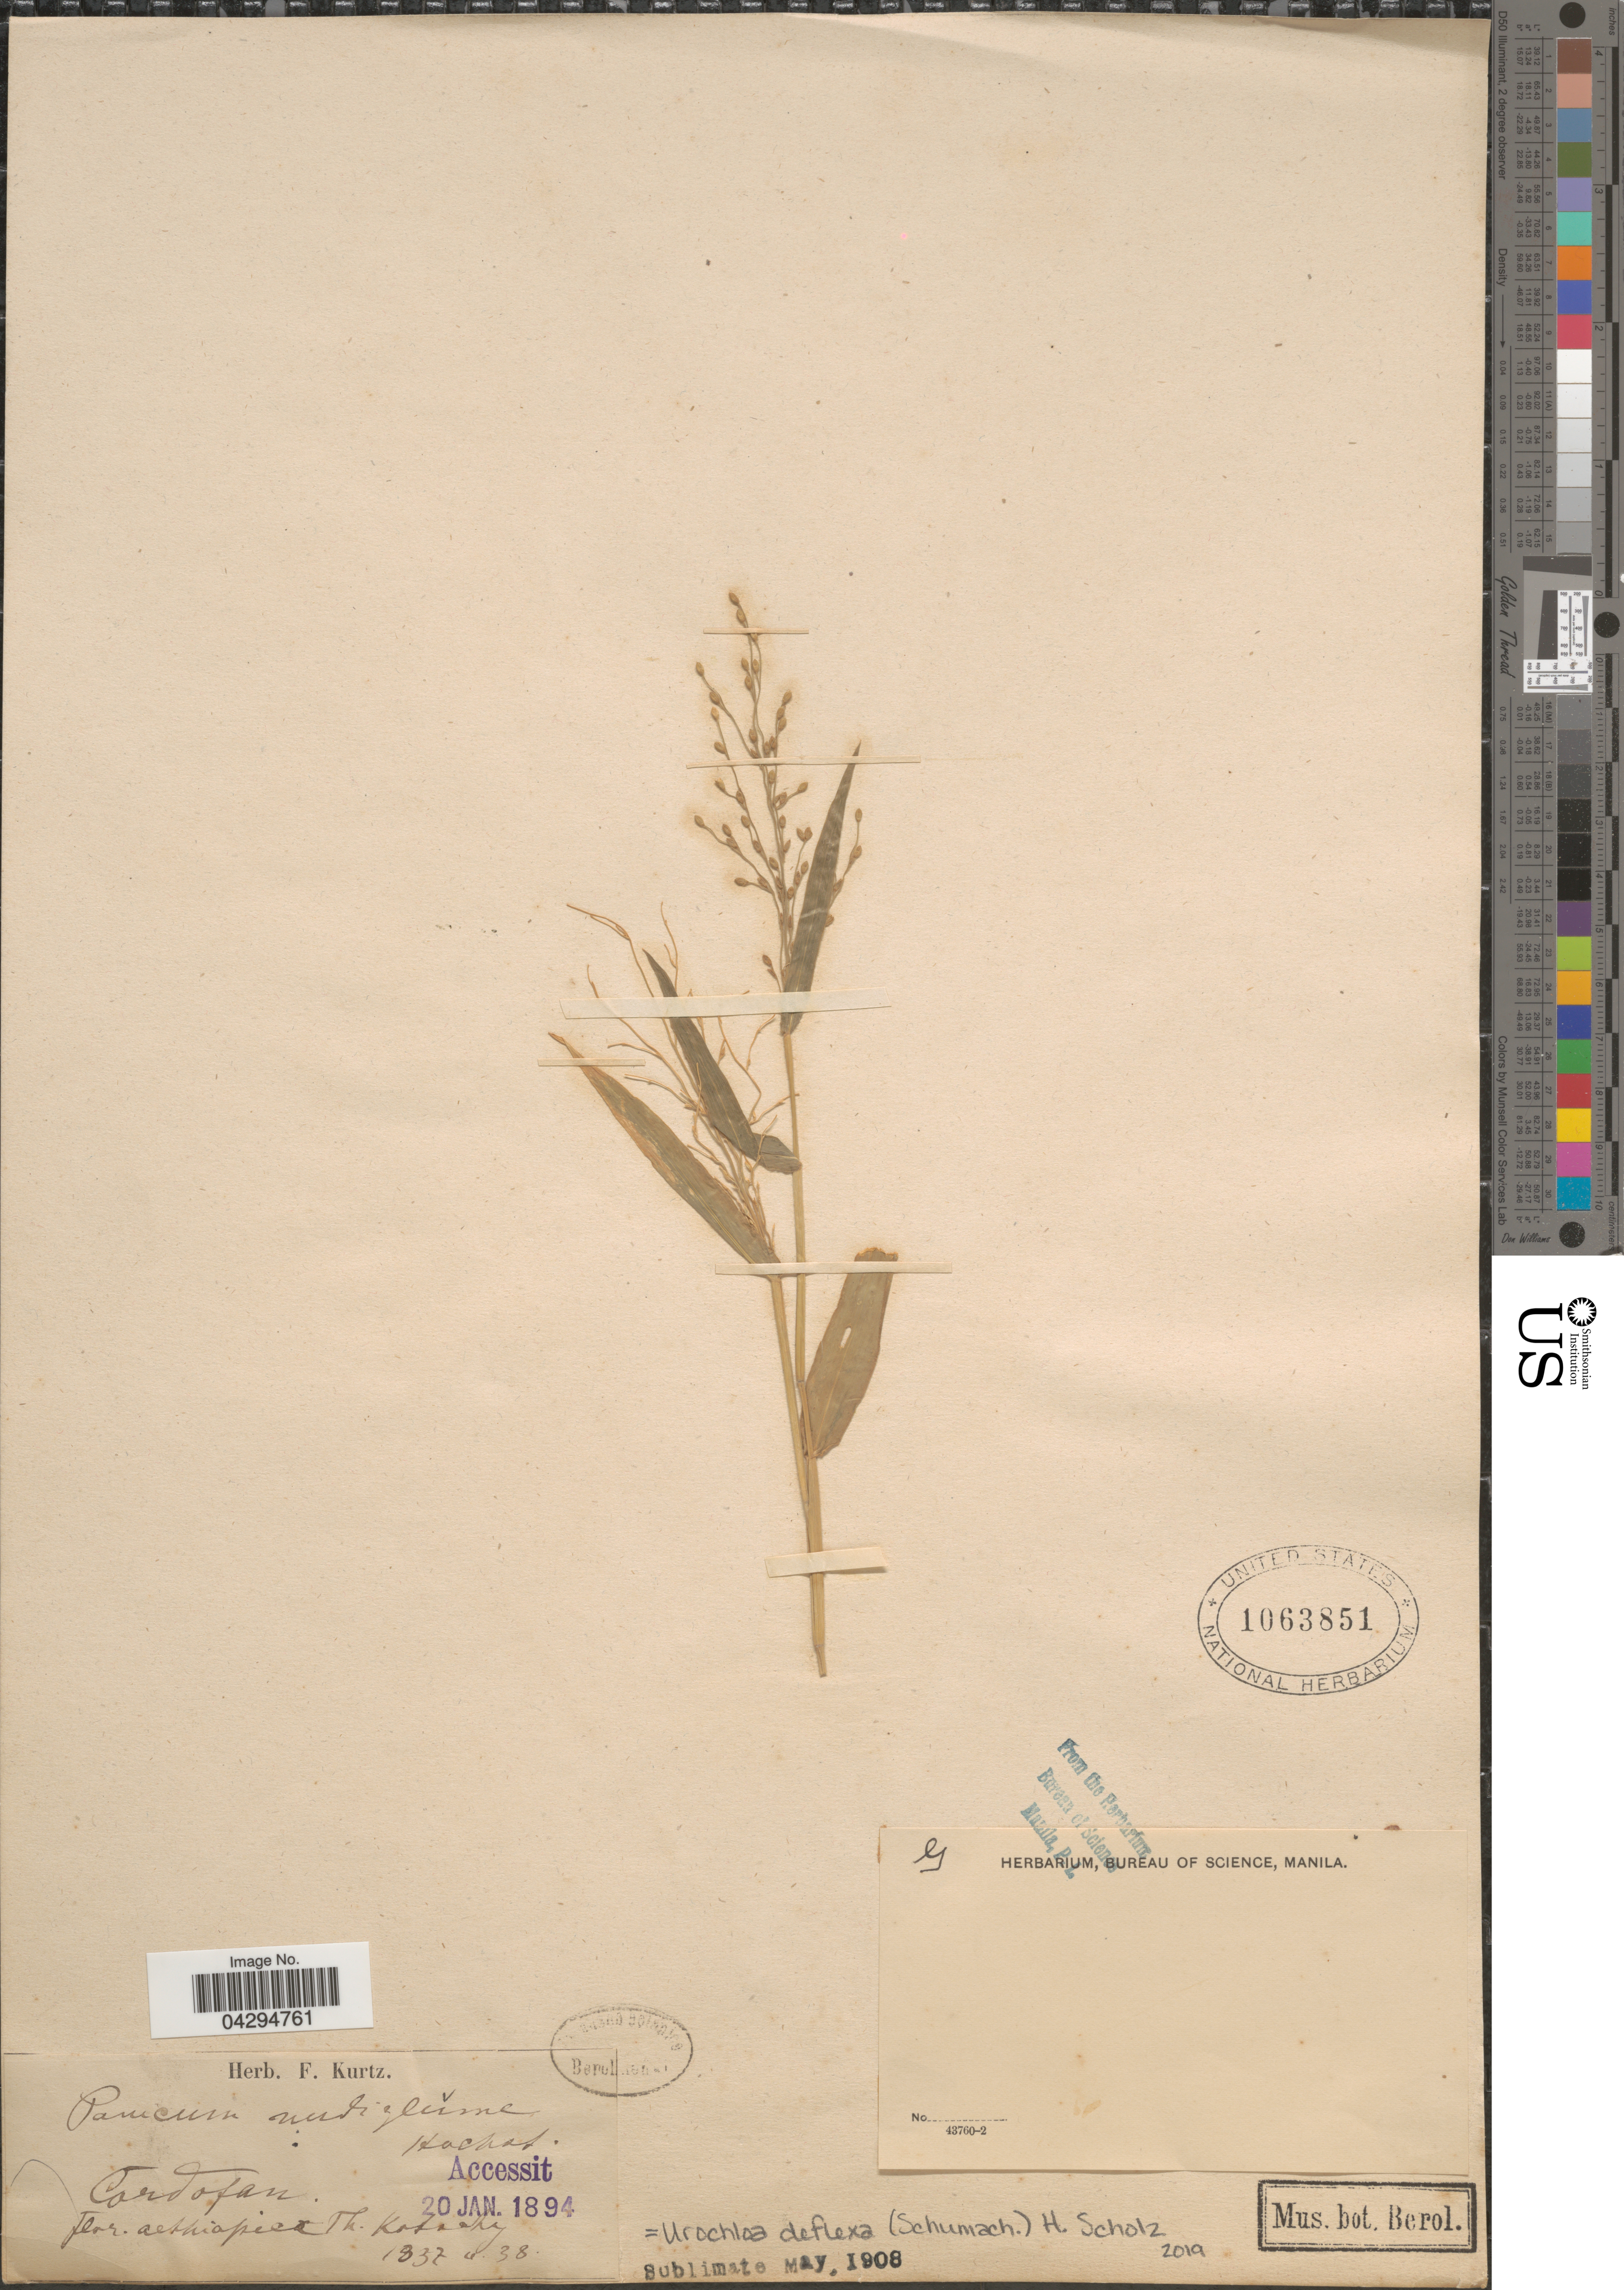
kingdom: Plantae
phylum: Tracheophyta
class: Liliopsida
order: Poales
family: Poaceae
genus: Urochloa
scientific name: Urochloa deflexa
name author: (Schumach.) H. Scholz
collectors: K. G. Kotschy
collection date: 1837/1838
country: Ethiopia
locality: Cordofan.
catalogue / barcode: US 1063851